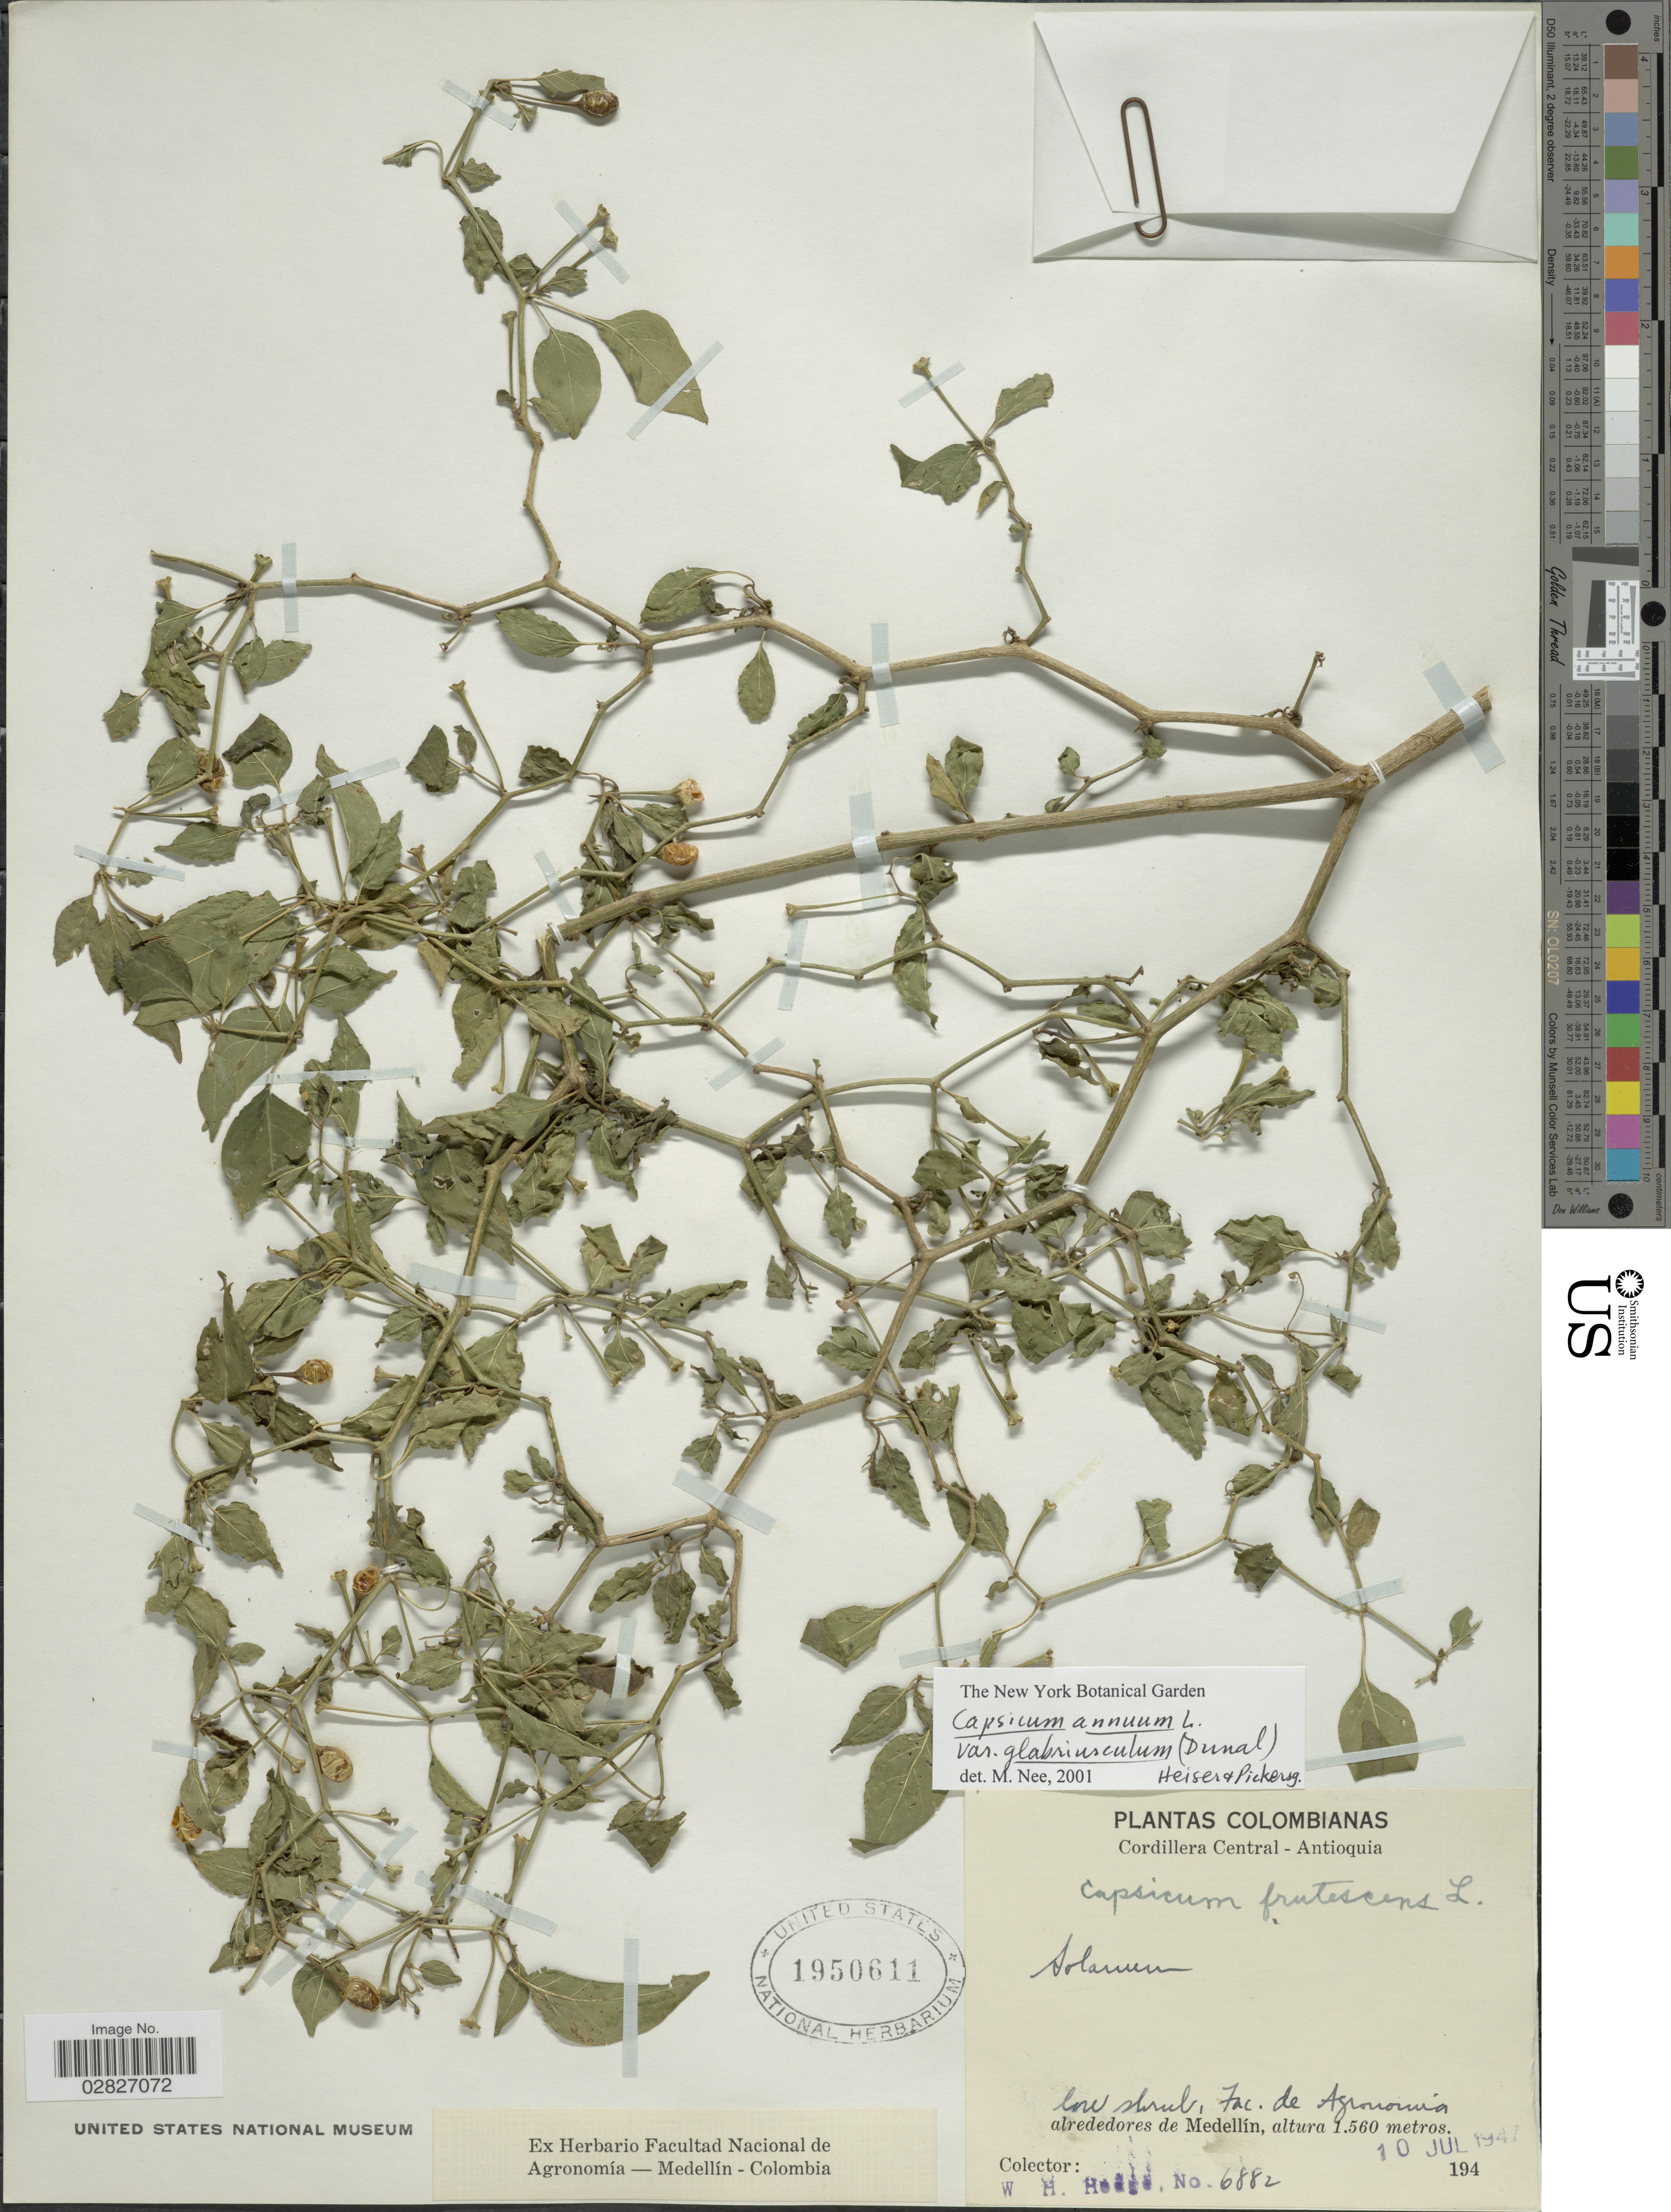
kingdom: Plantae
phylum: Tracheophyta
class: Magnoliopsida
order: Solanales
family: Solanaceae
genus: Capsicum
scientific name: Capsicum annuum var. glabriusculum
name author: (Dunal) Heiser & Pickersgill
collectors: W. Hodge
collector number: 6882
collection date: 1947-07-10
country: Colombia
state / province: Antioquia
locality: Cordillera Central, Fac. de Agronomia, alrededores de Medellín.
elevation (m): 1560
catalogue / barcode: US 1950611